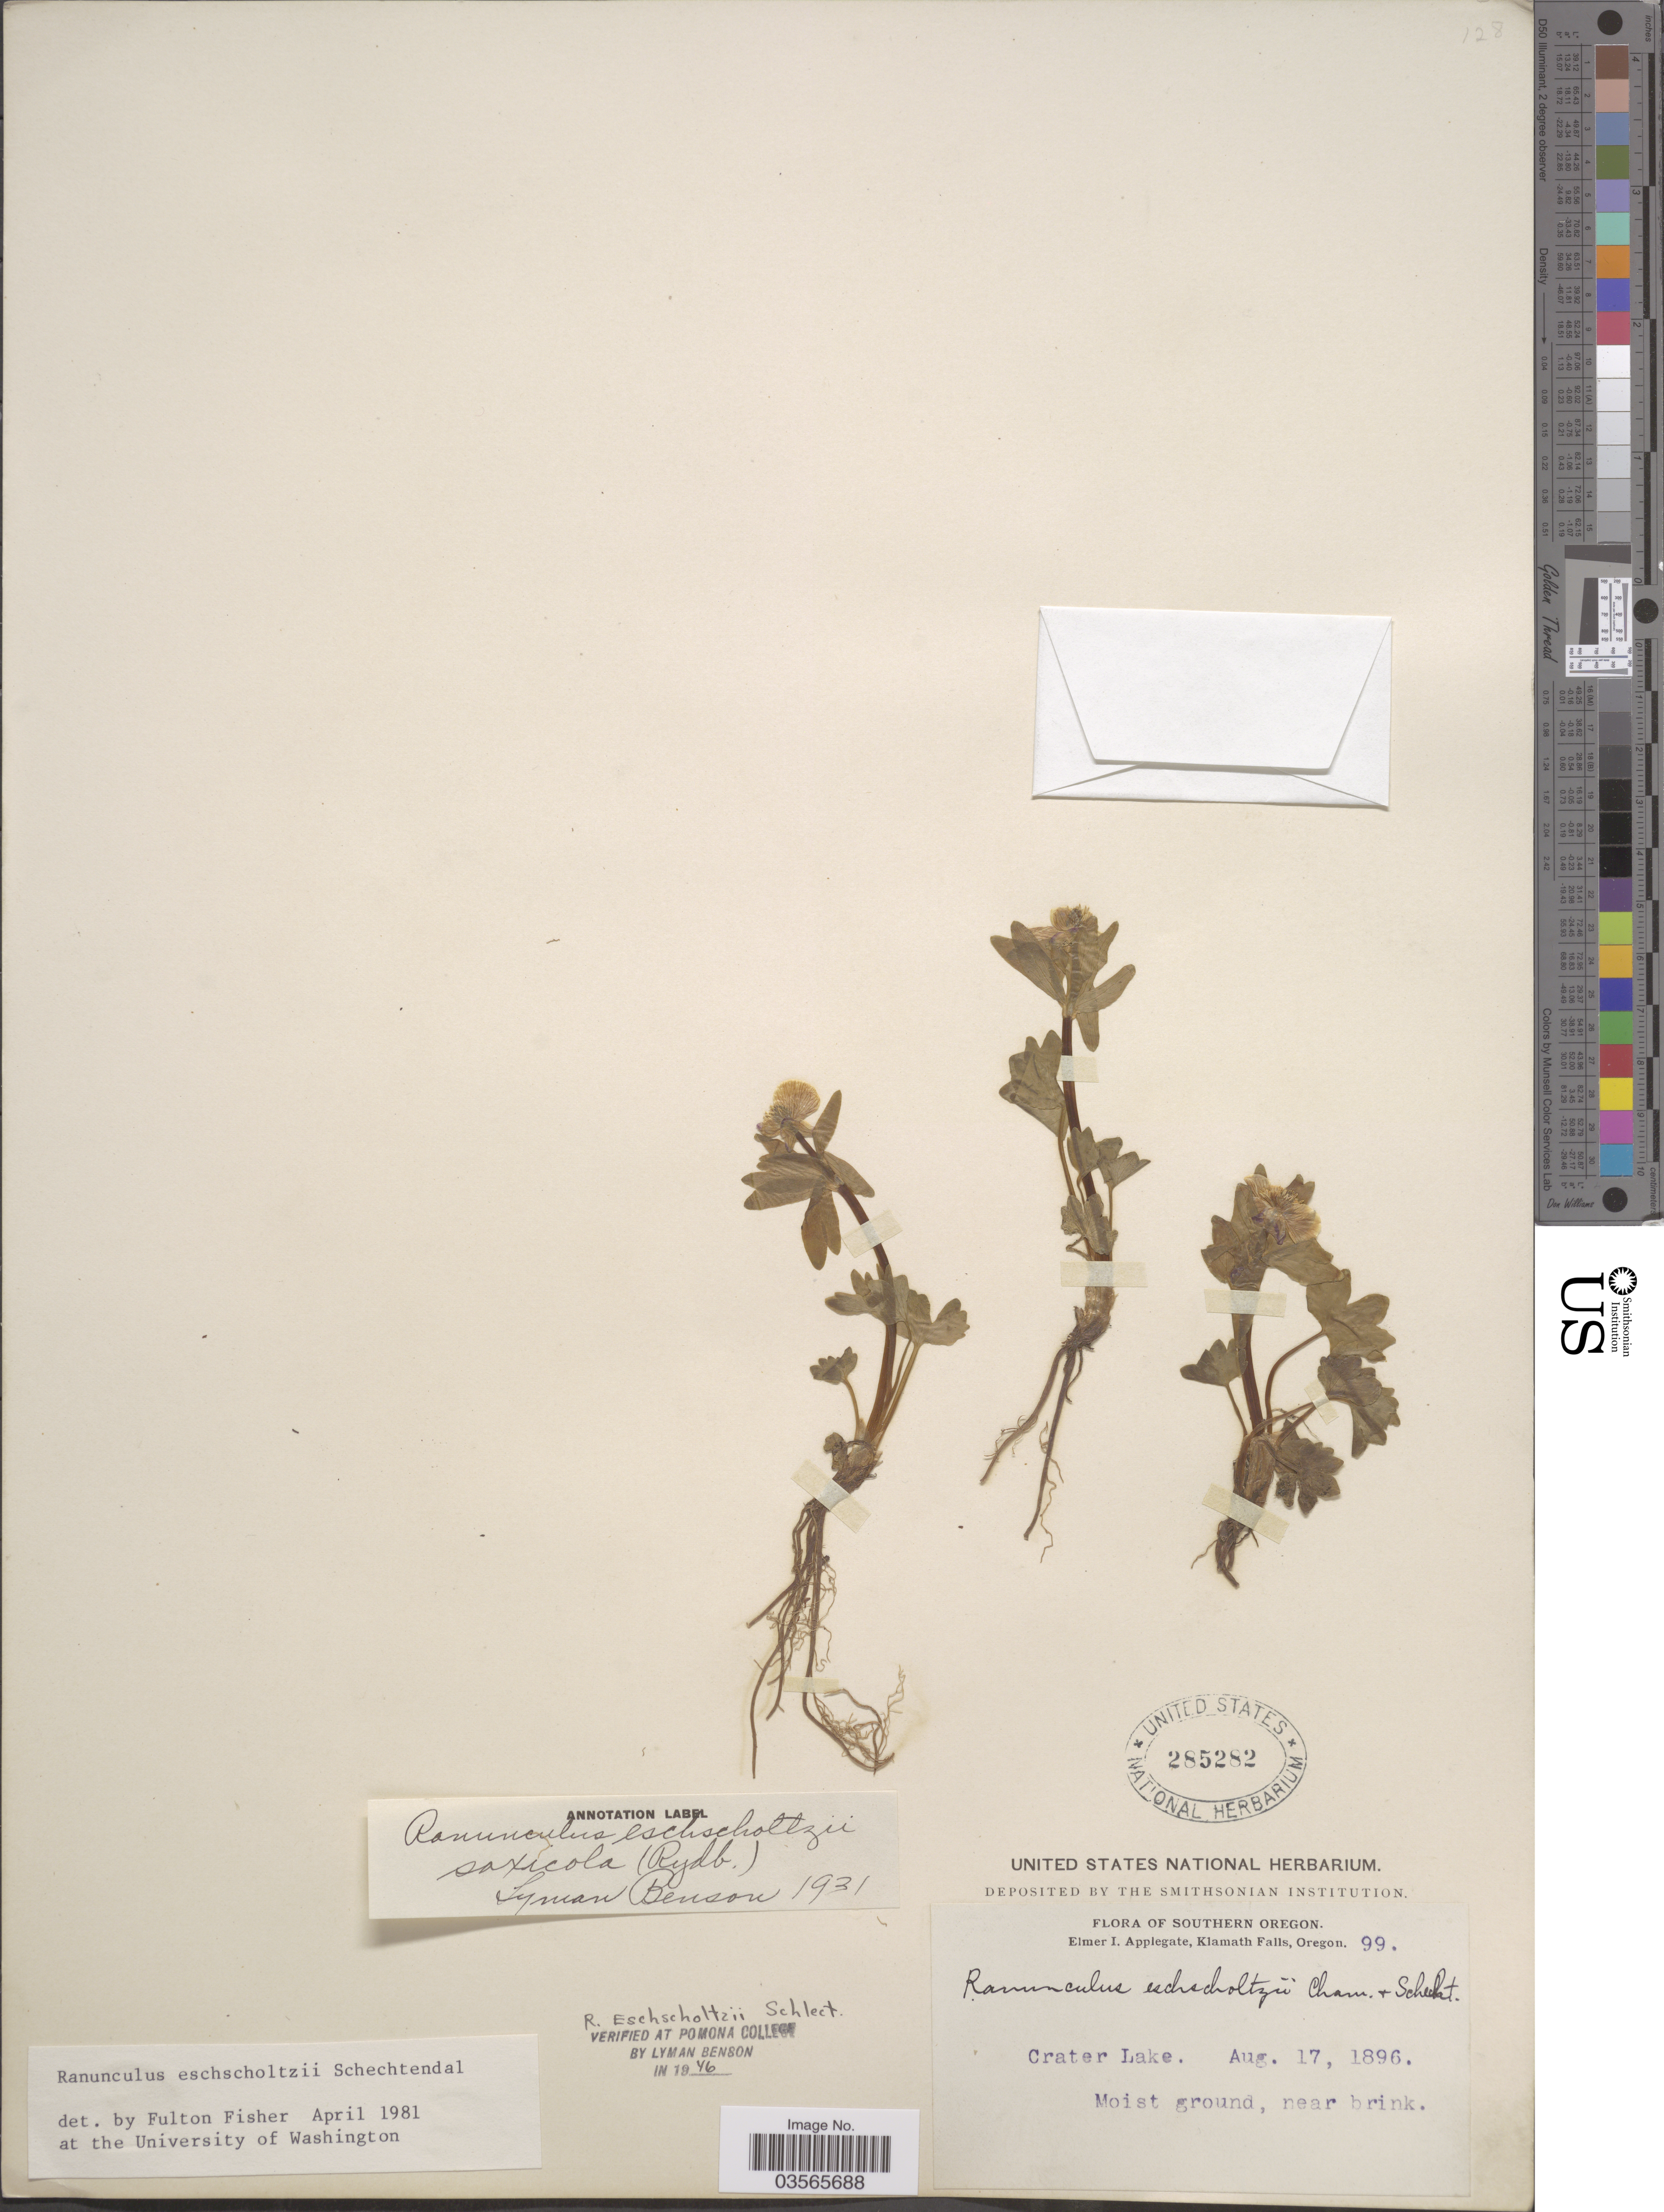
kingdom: Plantae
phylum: Tracheophyta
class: Magnoliopsida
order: Ranunculales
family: Ranunculaceae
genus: Ranunculus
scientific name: Ranunculus eschscholtzii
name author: Schltdl.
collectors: E. I. Applegate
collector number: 99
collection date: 1896-08-17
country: United States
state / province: Oregon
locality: Southern Oregon. Crater Lake.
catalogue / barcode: US 285282